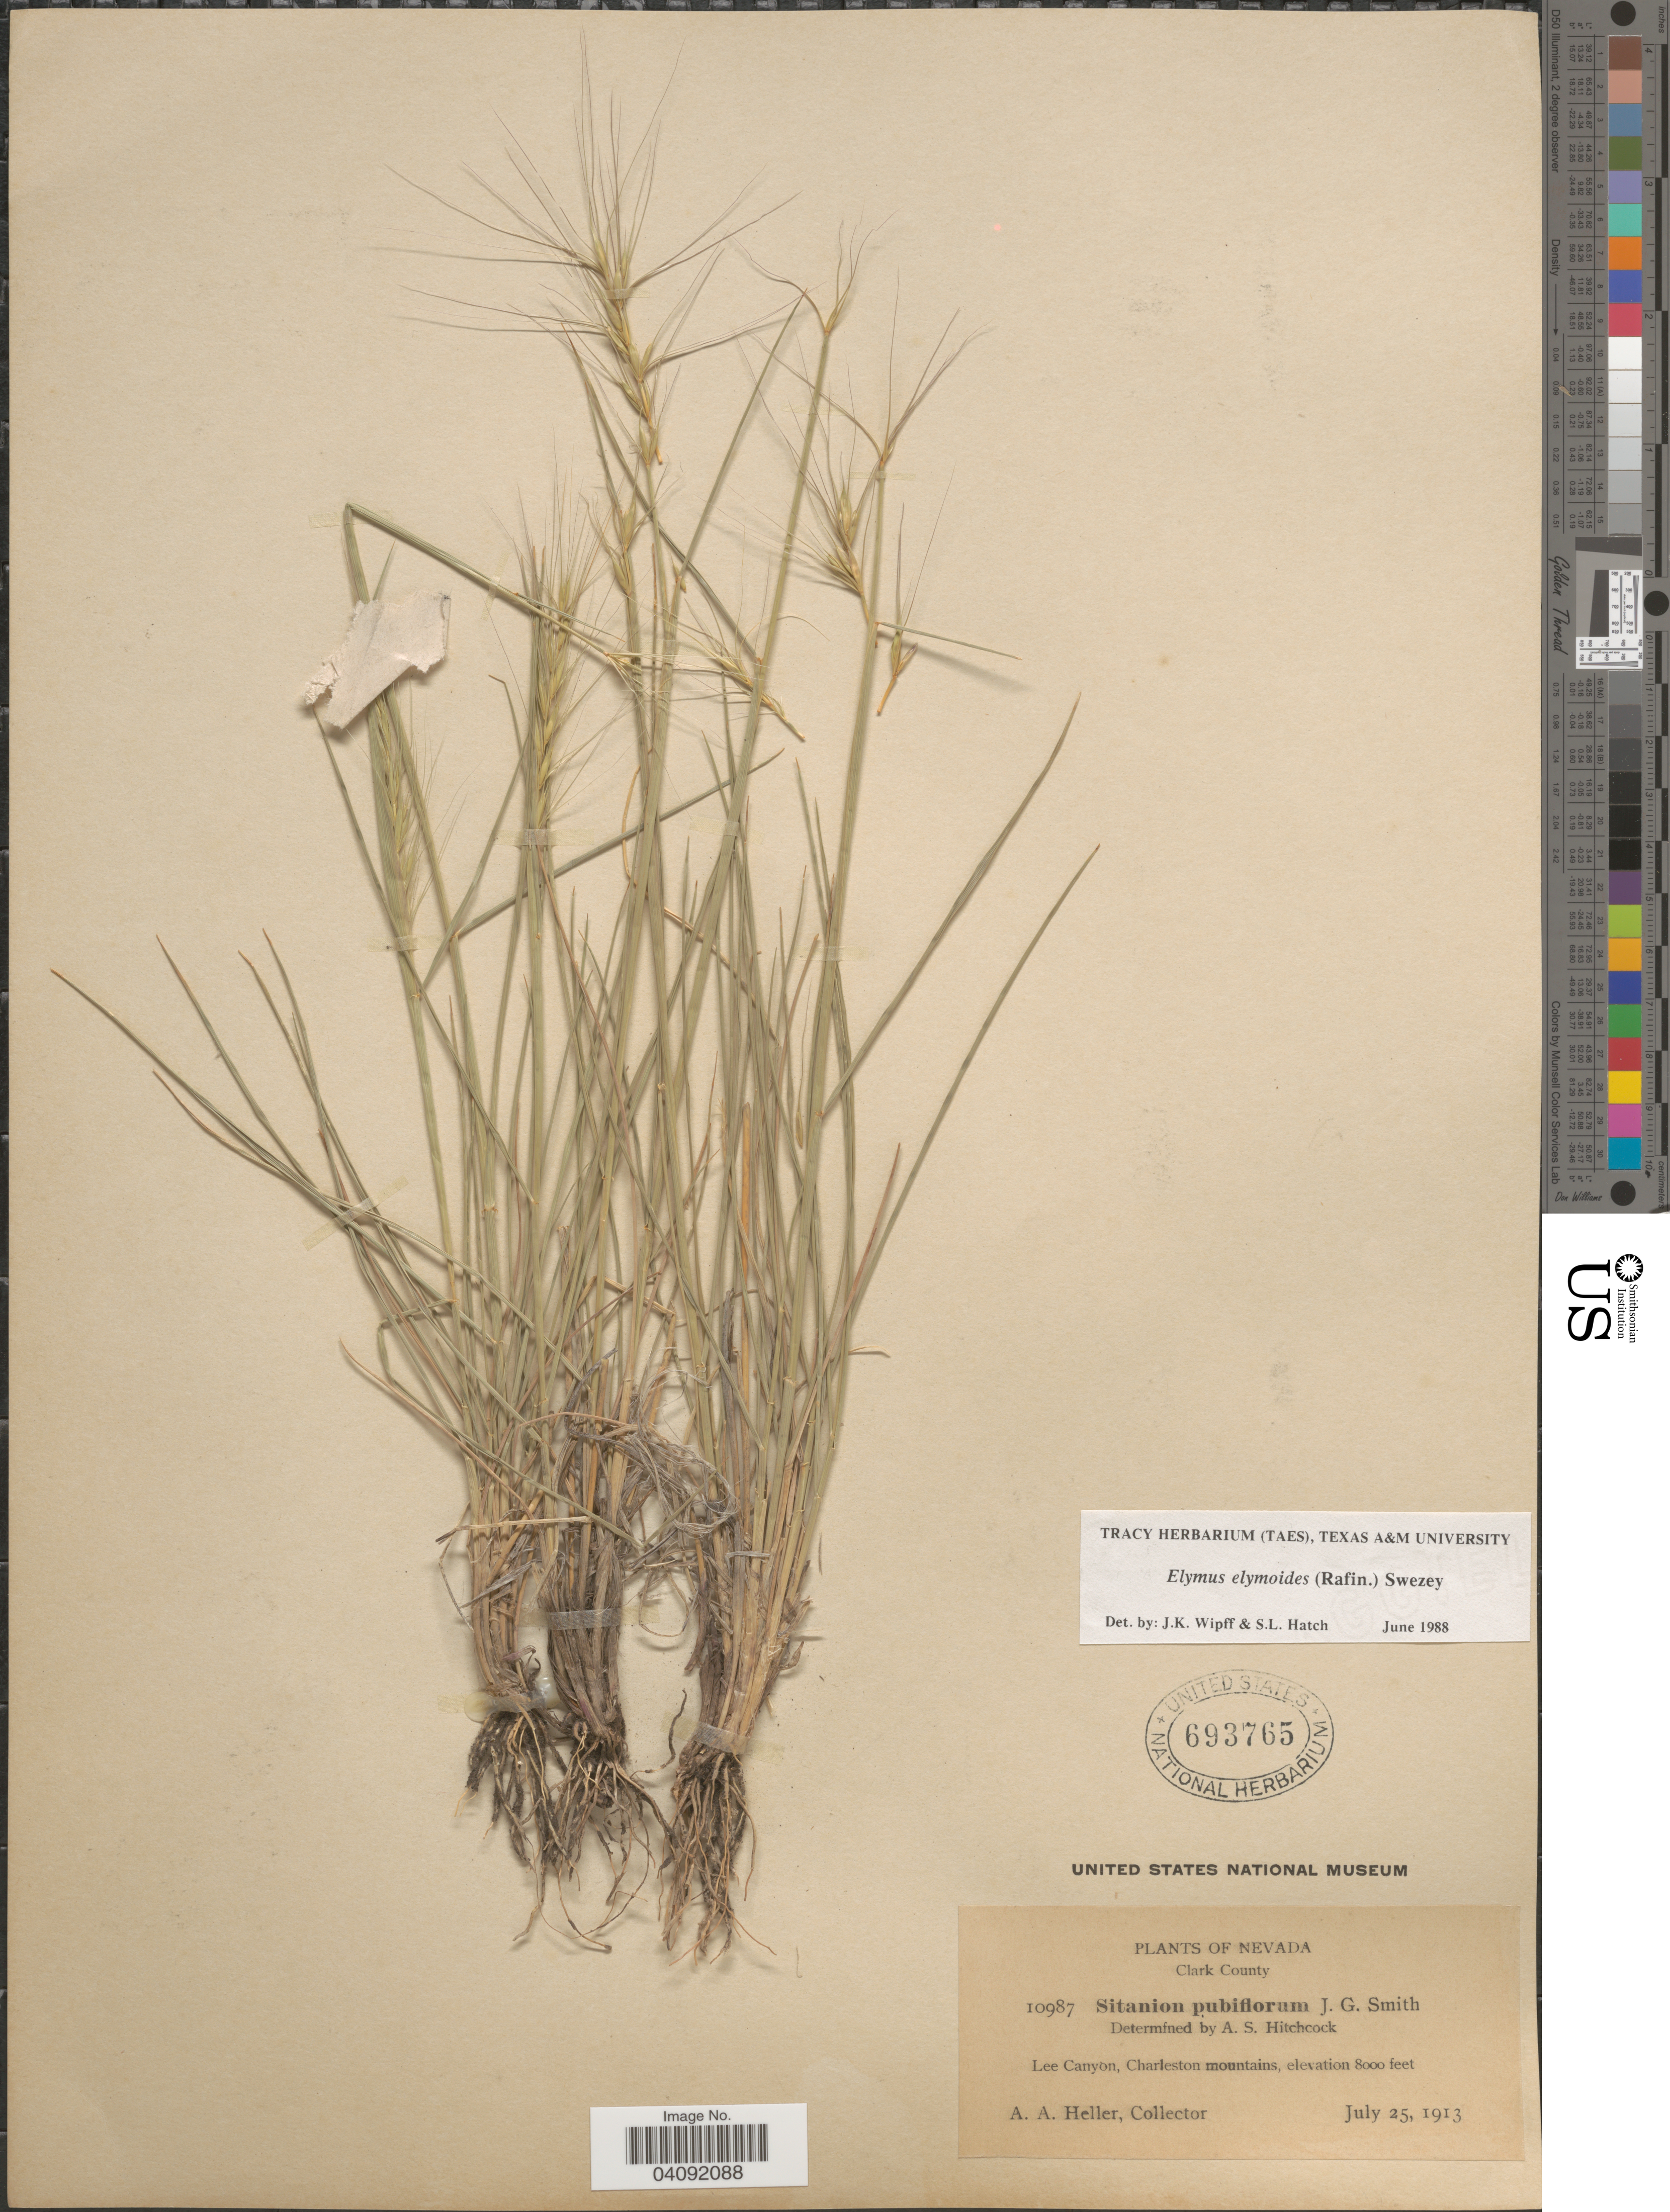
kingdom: Plantae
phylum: Tracheophyta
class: Liliopsida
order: Poales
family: Poaceae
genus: Elymus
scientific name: Elymus elymoides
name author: (Raf.) Swezey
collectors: A. A. Heller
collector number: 10987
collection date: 1913-07-25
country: United States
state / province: Nevada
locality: Clark County. Lee Canyon, Charleston mountains.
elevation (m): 2438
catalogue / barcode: US 693765